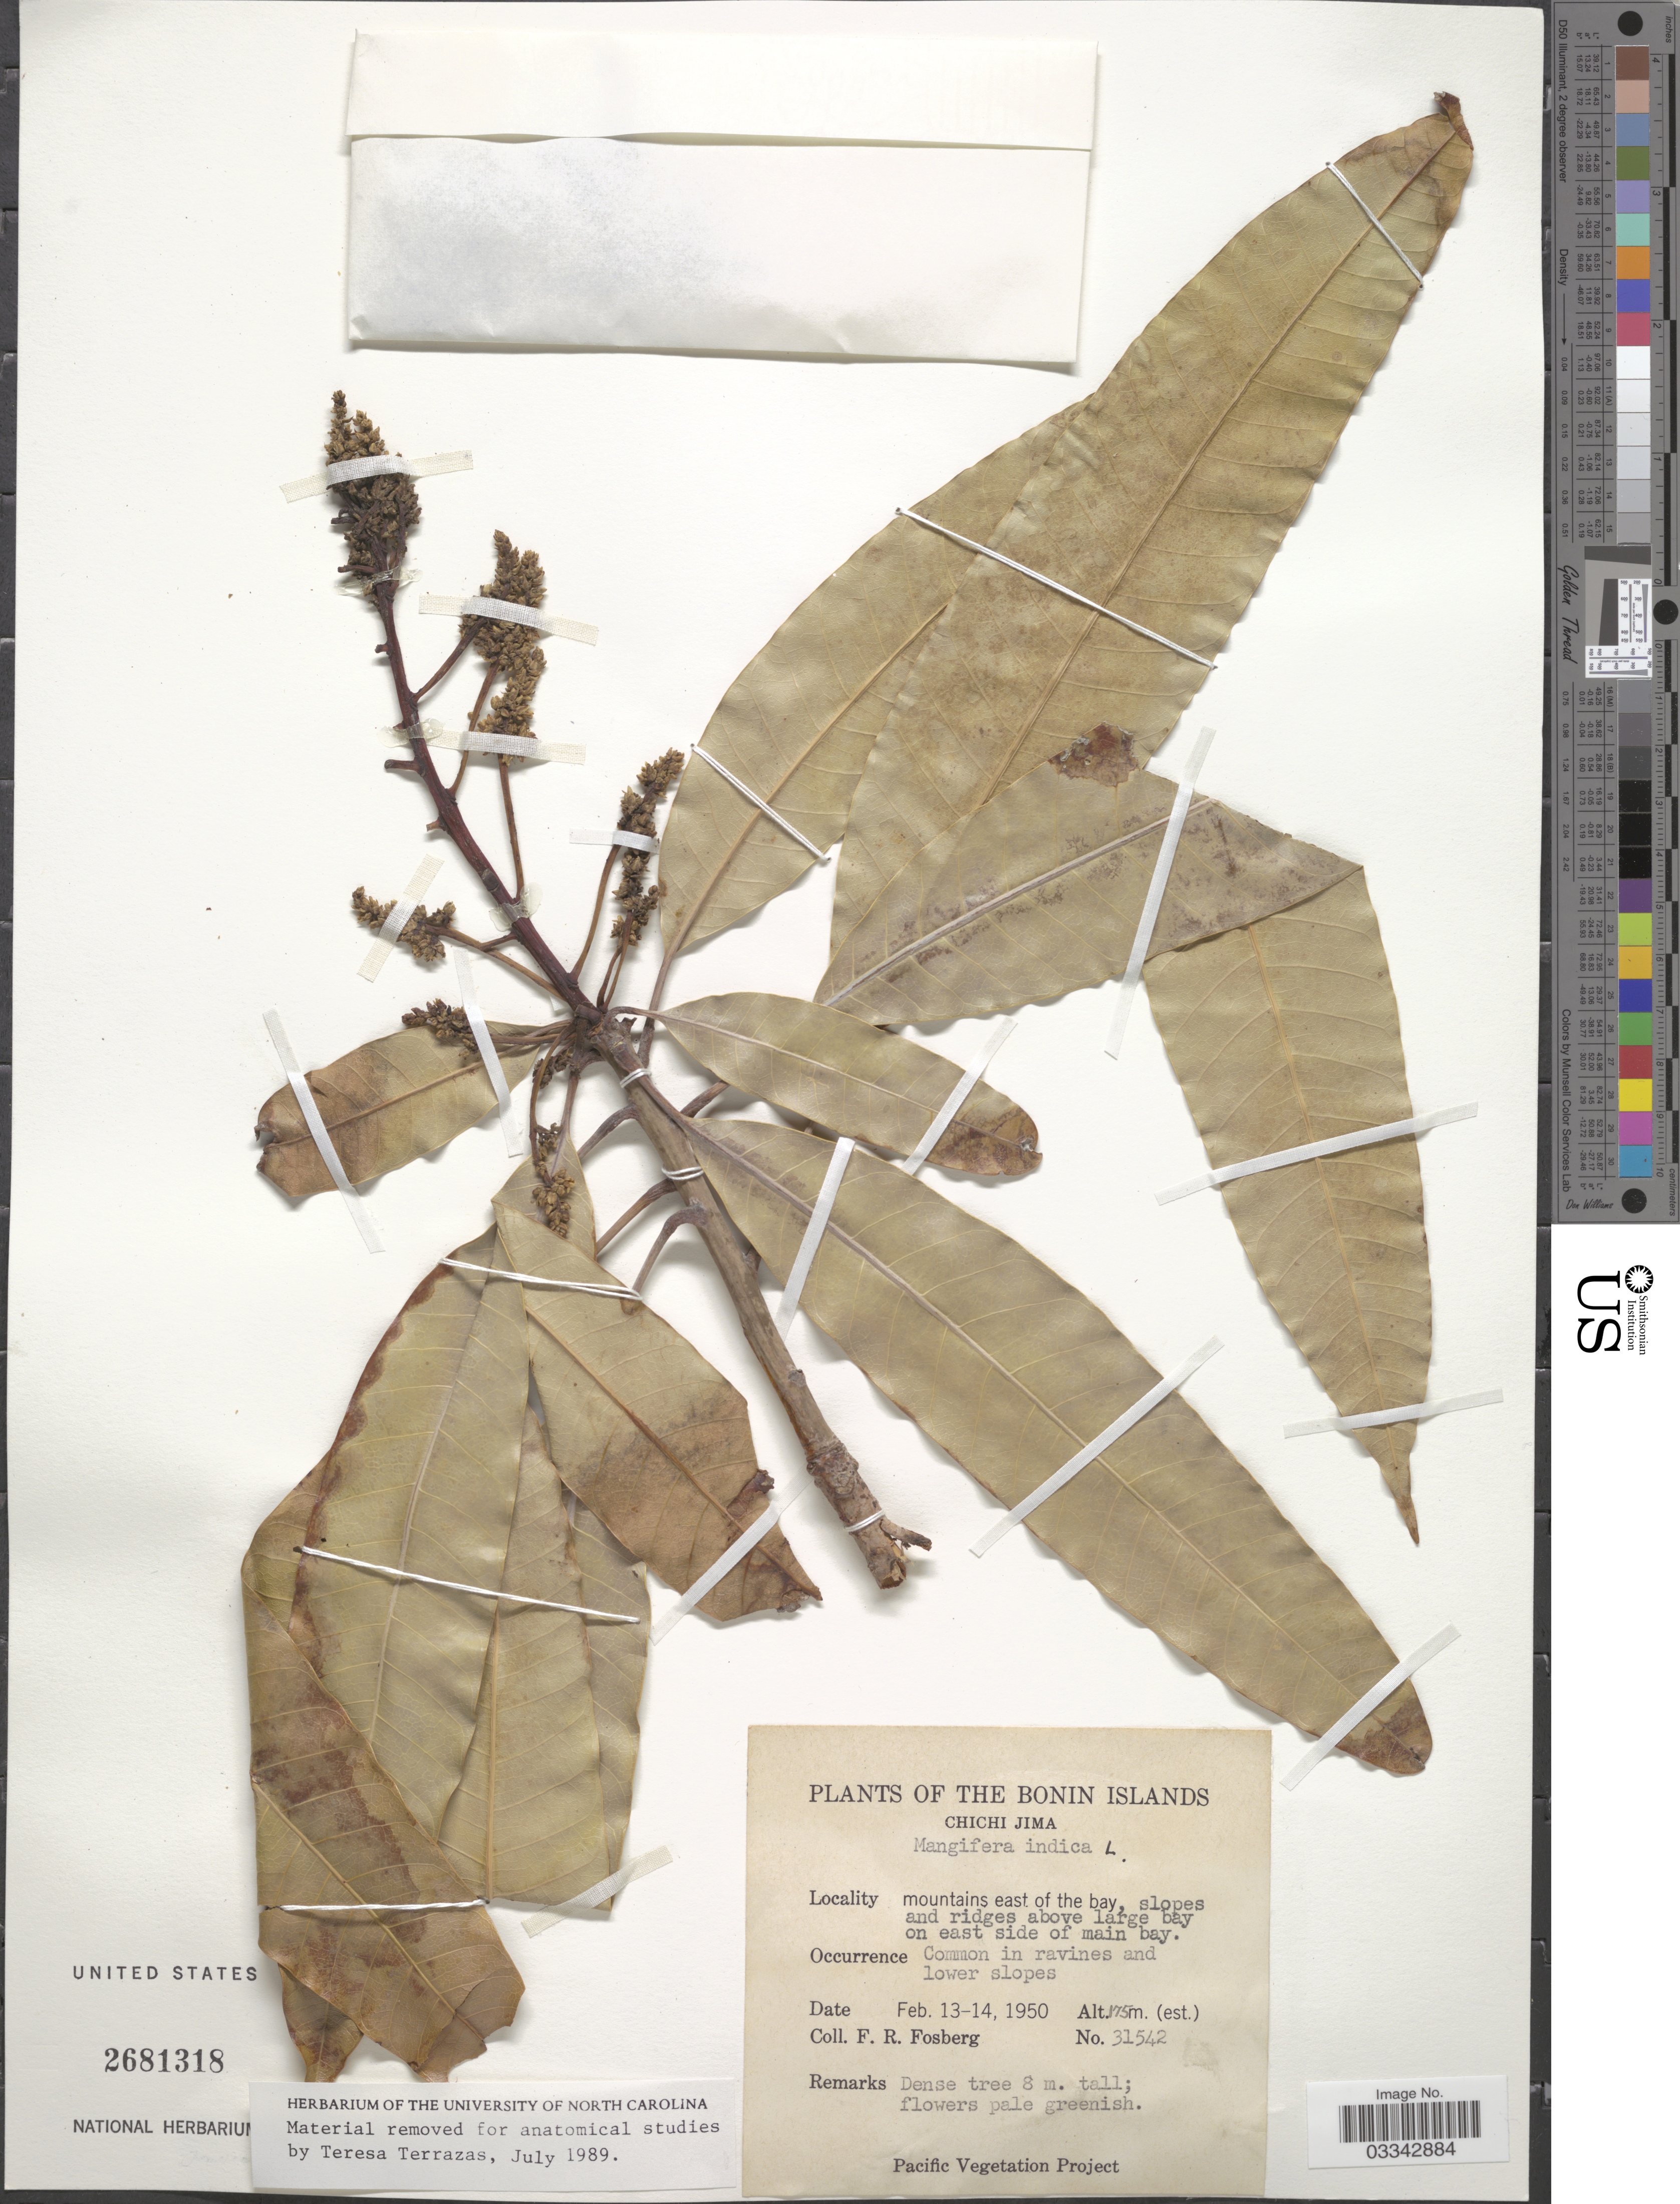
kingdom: Plantae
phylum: Tracheophyta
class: Magnoliopsida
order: Sapindales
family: Anacardiaceae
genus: Mangifera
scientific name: Mangifera indica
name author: L.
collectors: F. R. Fosberg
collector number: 31542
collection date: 1950-02-13/1950-02-14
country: Japan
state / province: Tokyo, Federal City of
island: Bonin Islands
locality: The Bonin Islands. Chichi Jima. Mountains east of the bay, slopes and ridges above large bay on east side of main bay.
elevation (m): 175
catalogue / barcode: US 2681318